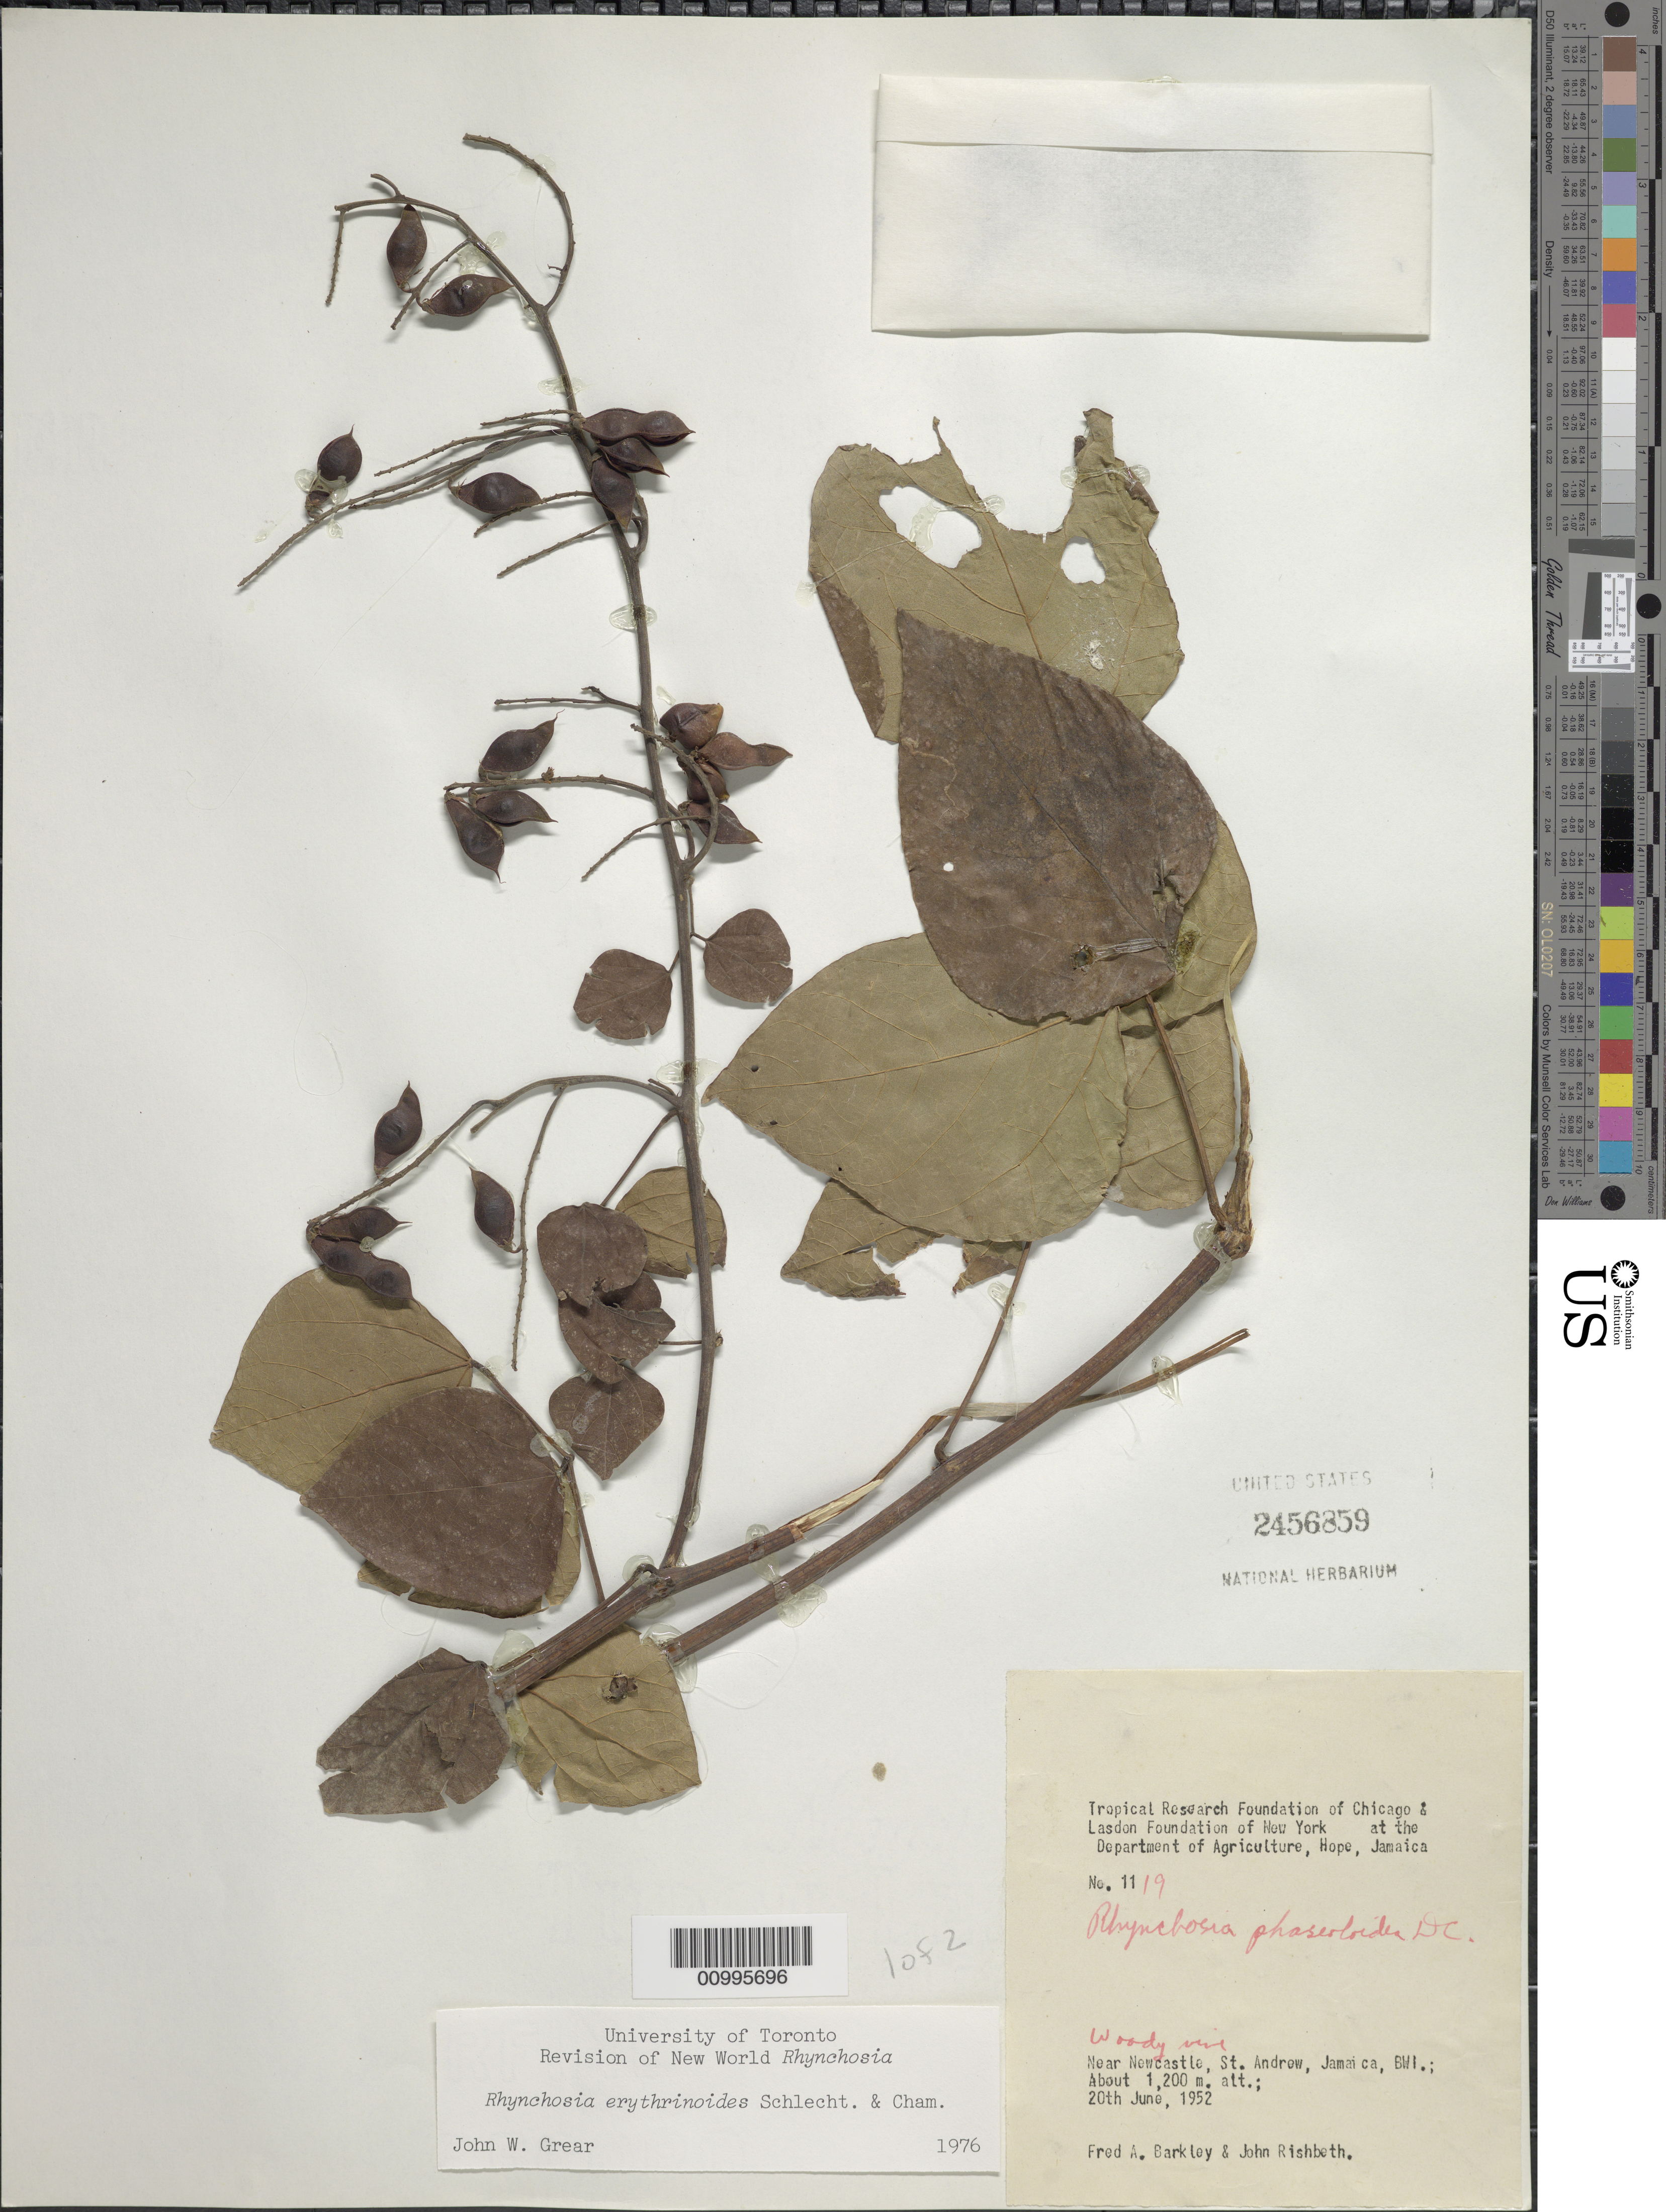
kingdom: Plantae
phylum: Tracheophyta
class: Magnoliopsida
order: Fabales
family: Fabaceae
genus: Rhynchosia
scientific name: Rhynchosia erythrinoides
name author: Schltdl. & Cham.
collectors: F. A. Barkley & J. Rishbeth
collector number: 1119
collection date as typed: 20 Jun 1952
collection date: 1952-06-20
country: Jamaica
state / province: Saint Andrew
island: Jamaica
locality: Near Newcastle.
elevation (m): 1200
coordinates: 0 N, 0 E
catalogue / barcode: US 2456859